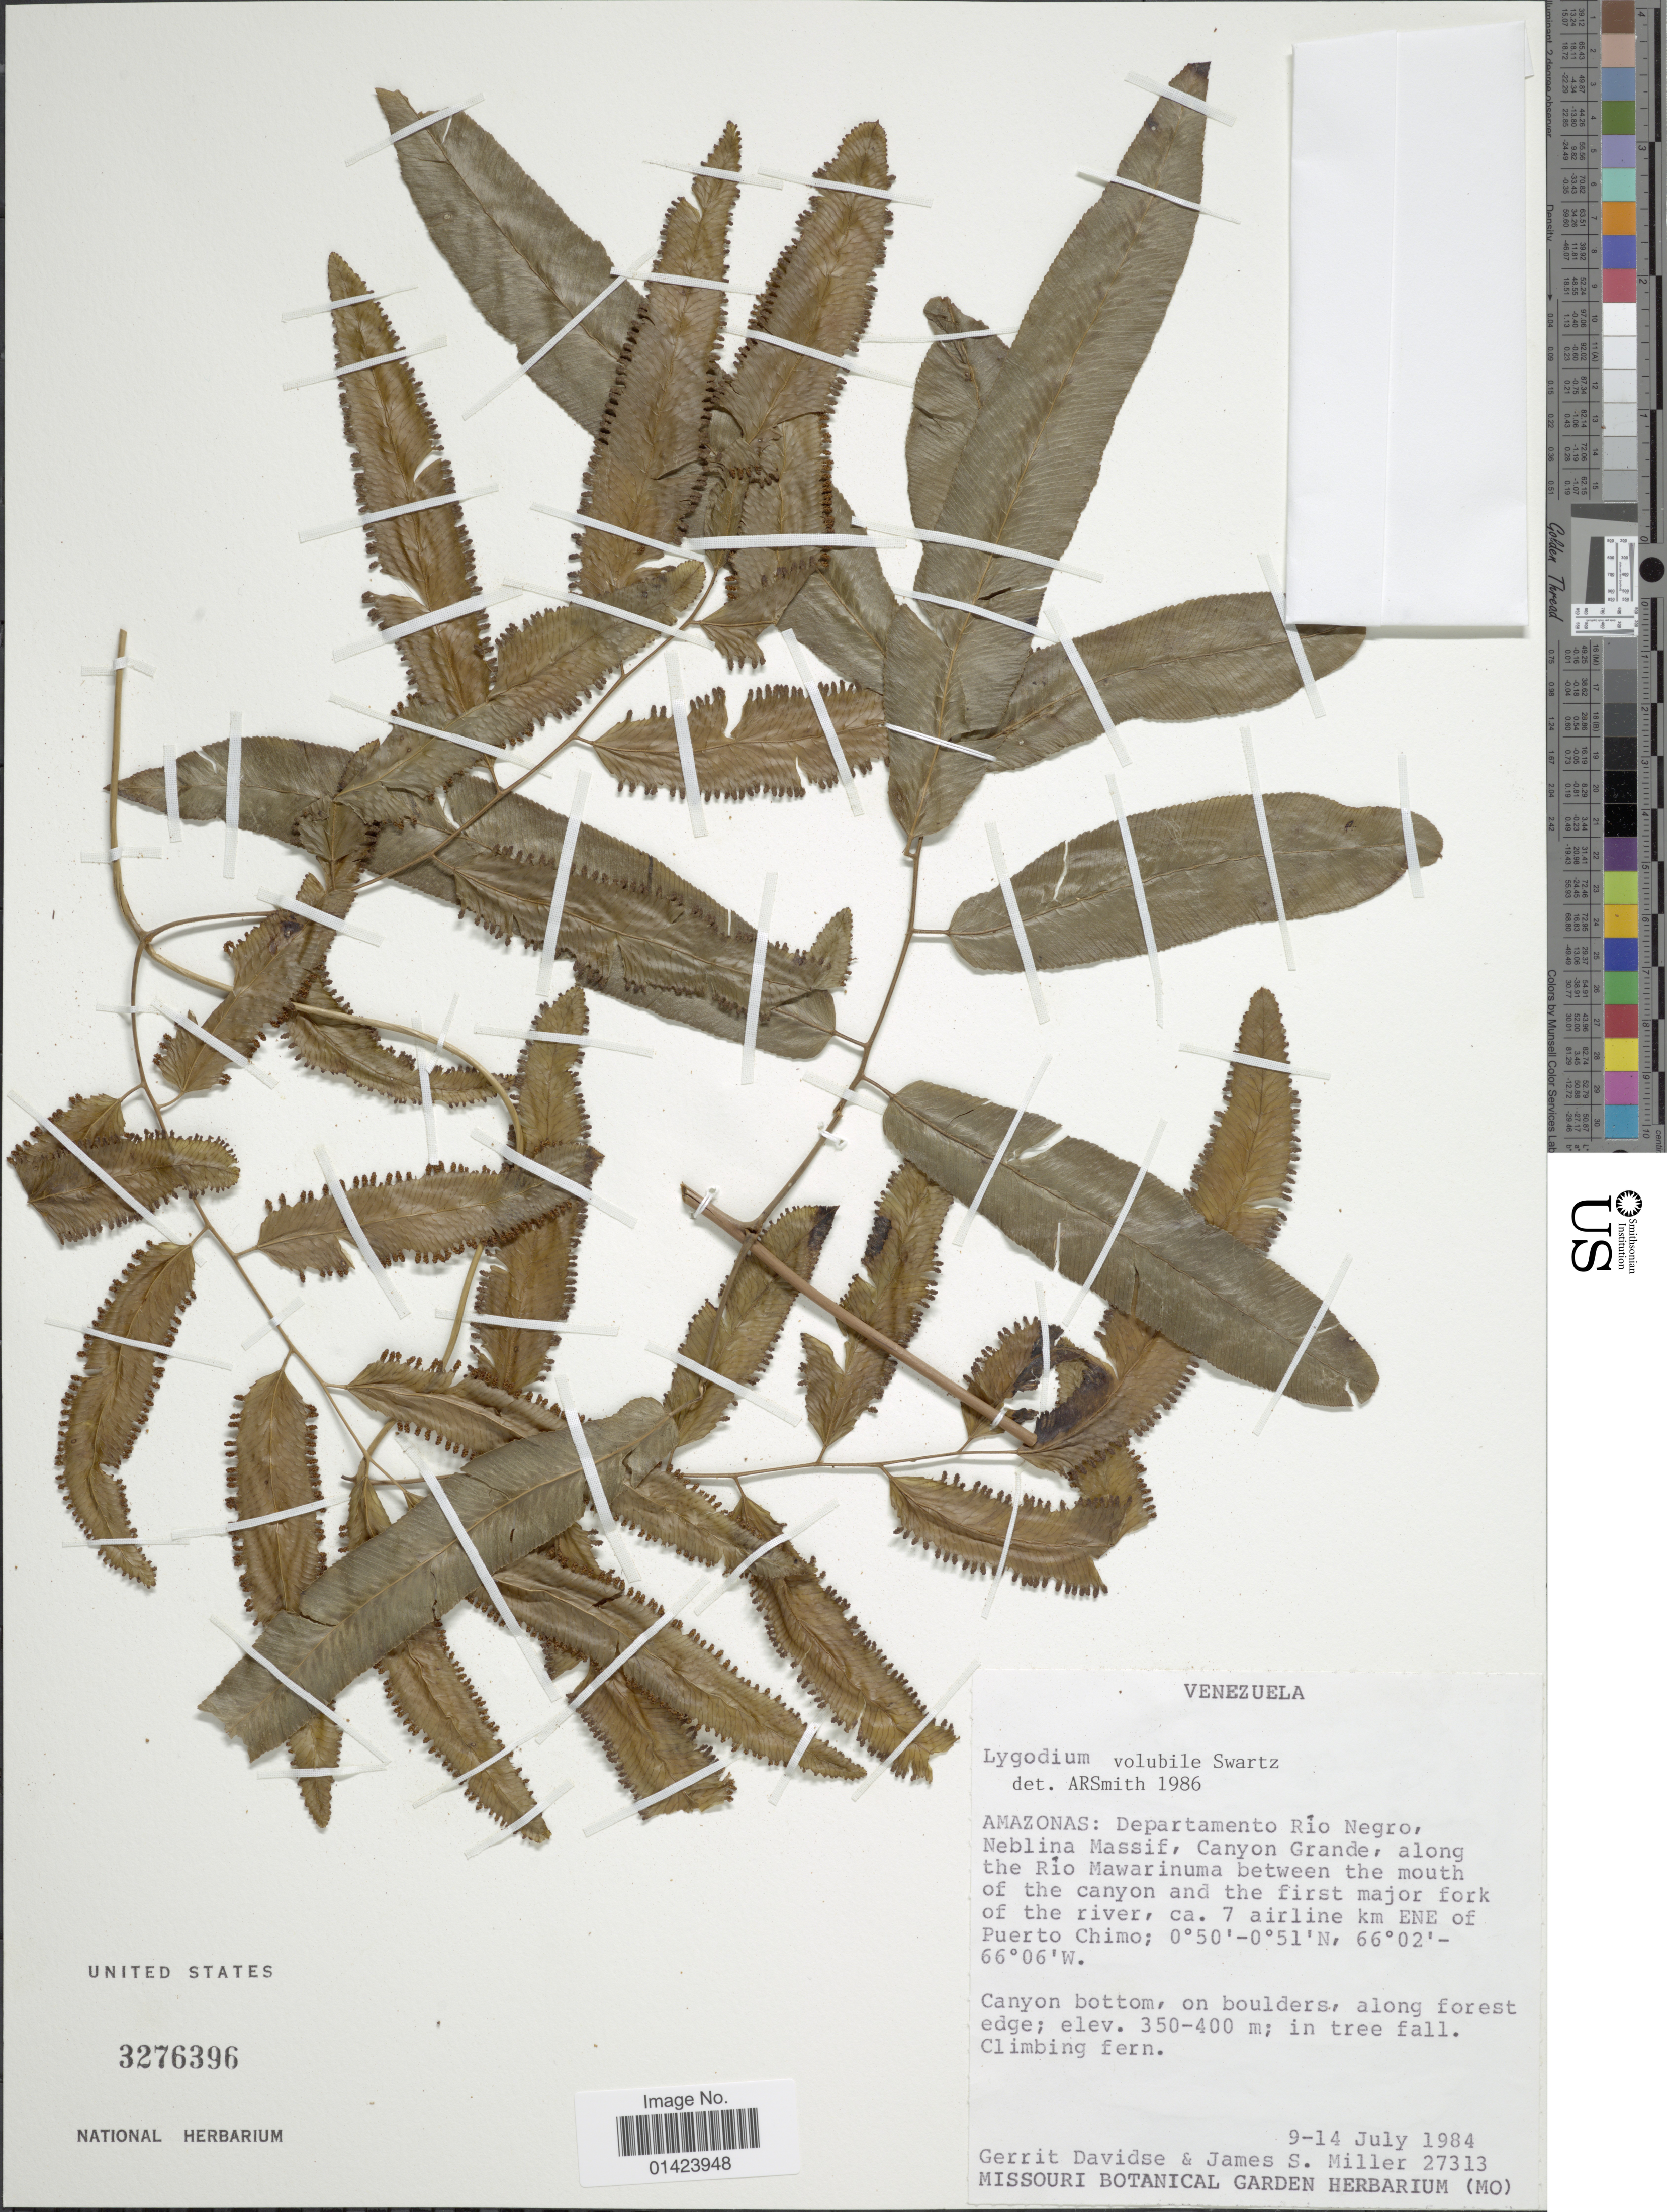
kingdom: Plantae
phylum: Tracheophyta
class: Polypodiopsida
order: Schizaeales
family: Lygodiaceae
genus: Lygodium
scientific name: Lygodium volubile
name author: Sw.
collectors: G. Davidse & J. S. Miller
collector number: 27313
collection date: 1984-07-09/1984-07-14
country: Venezuela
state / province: Amazonas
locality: Amazonas: Departamento Rio Negro, Neblina Massif, Canyon Grande, along the Rio mawarinuma between the mouth of the canyon and the forest major fork of the river, ca. 7 airline km ENE of Puerto Chimo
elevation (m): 350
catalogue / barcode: US 3276396